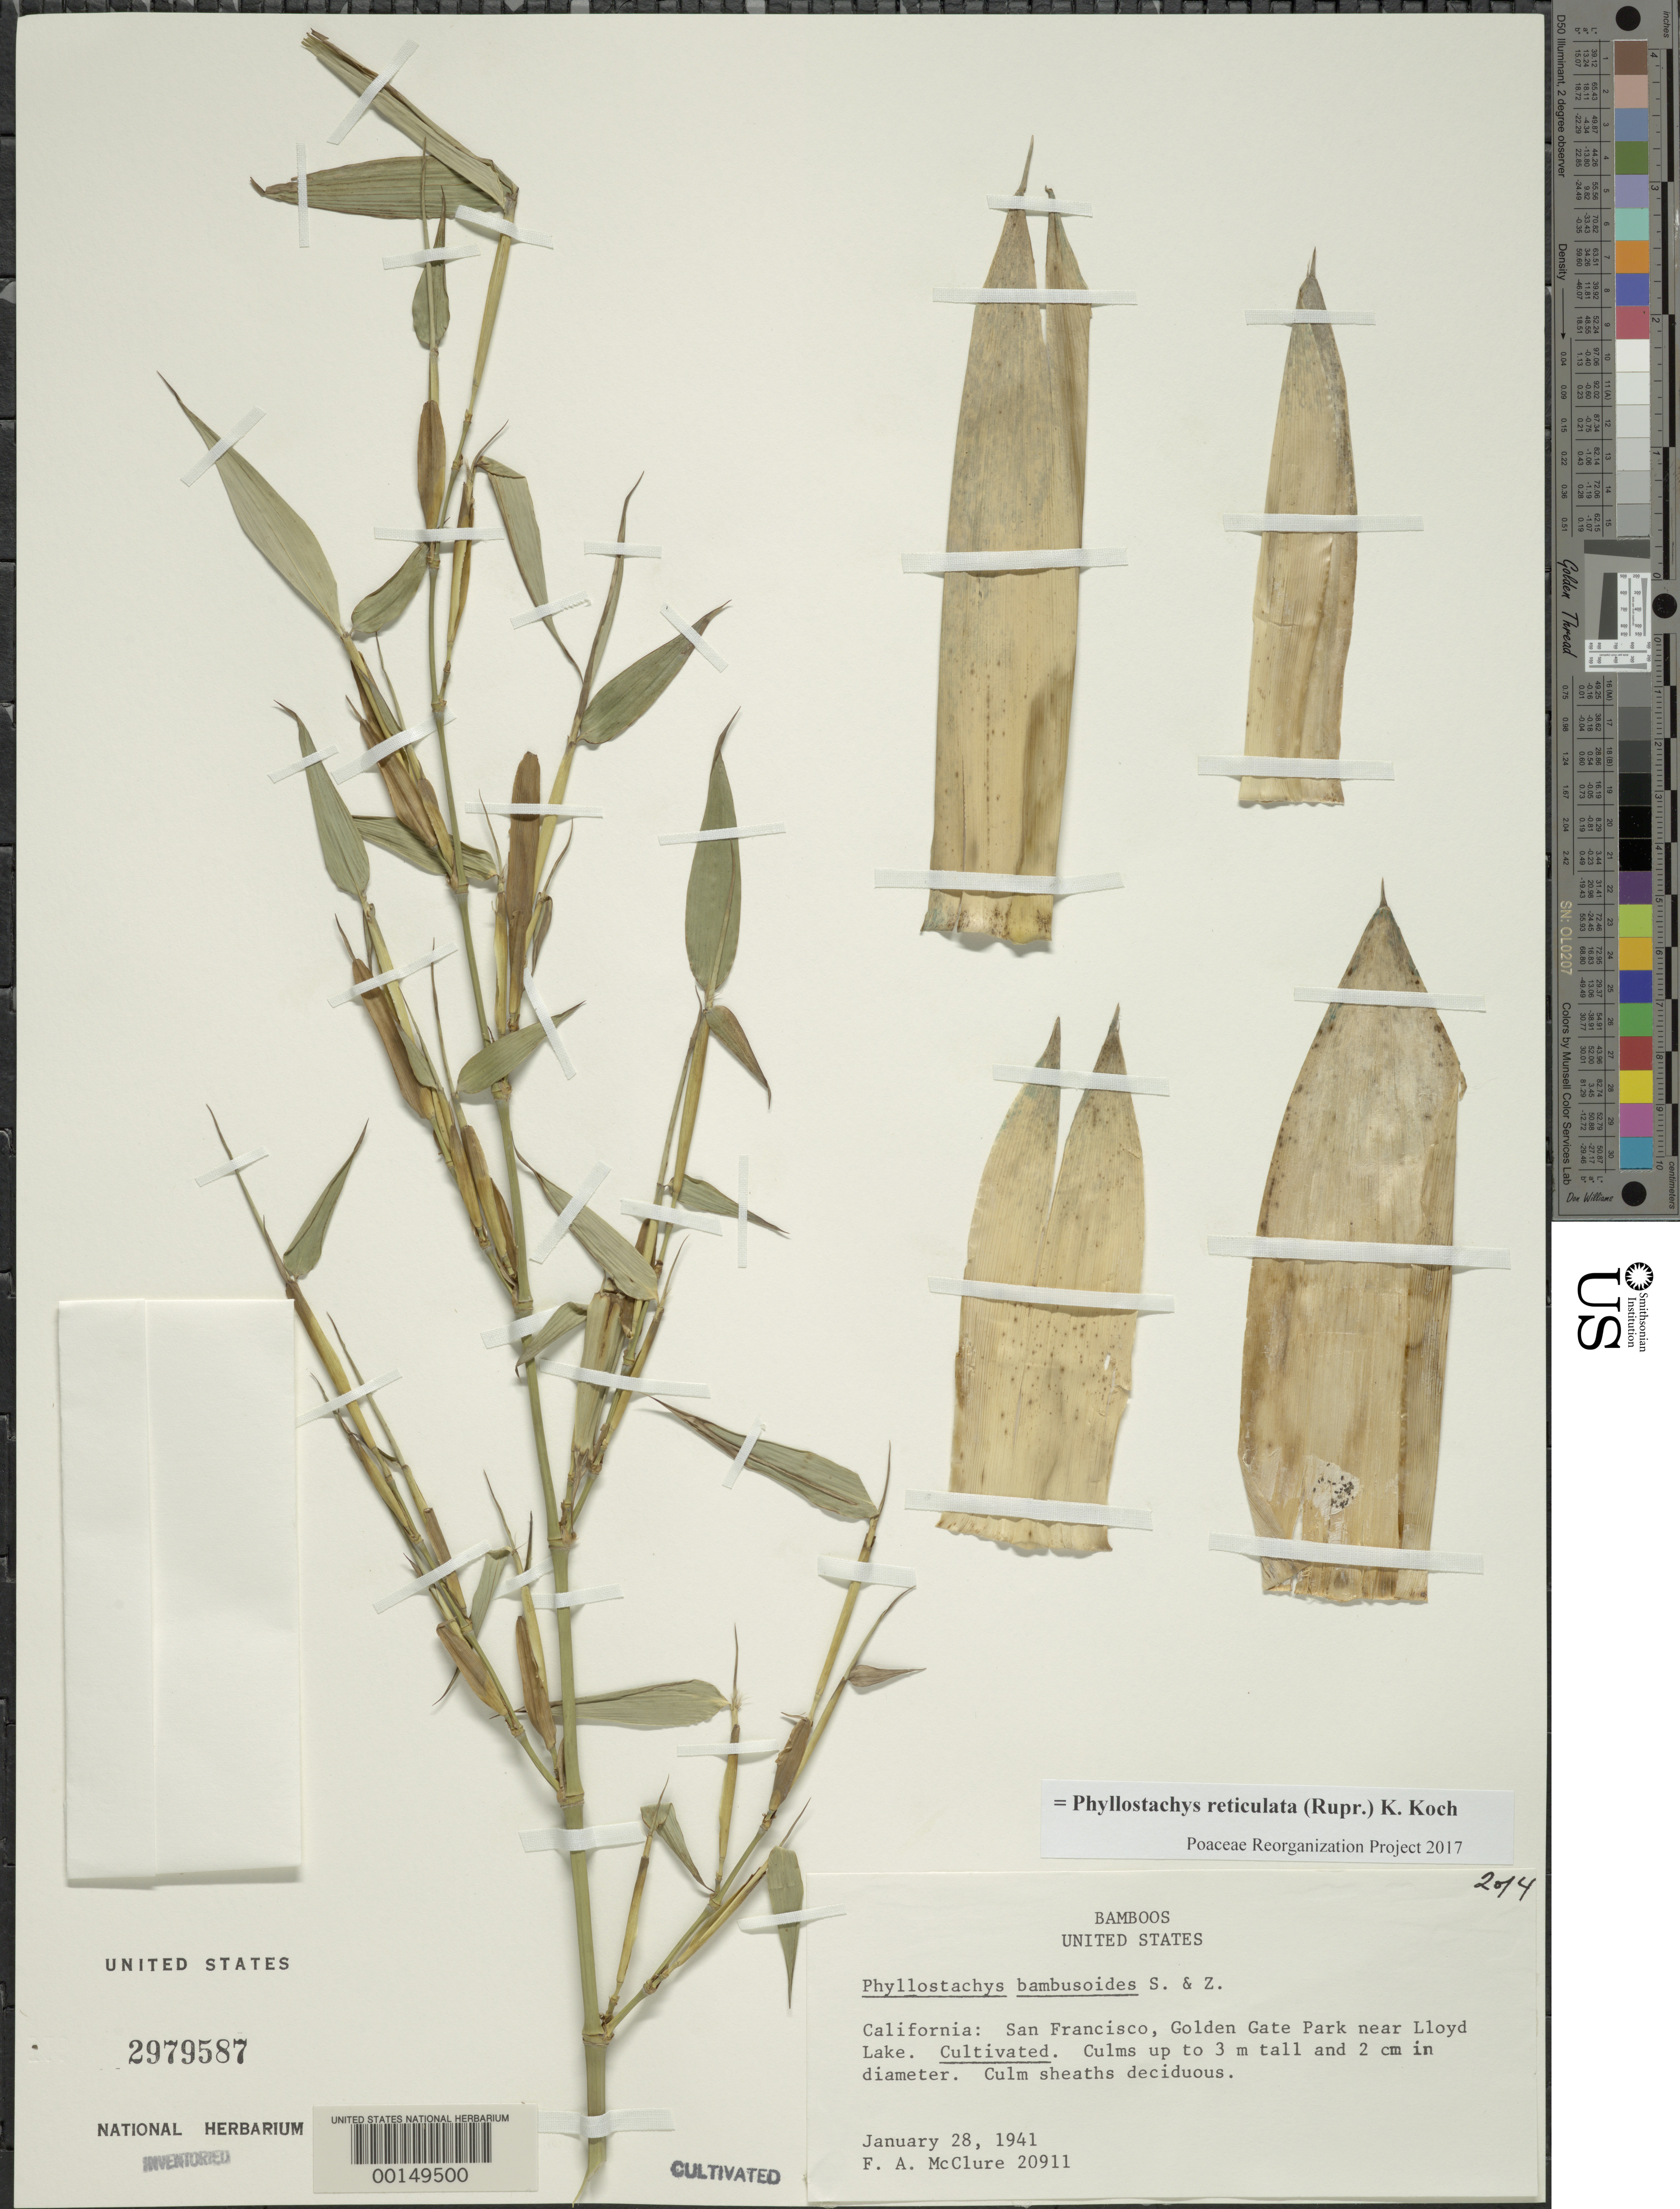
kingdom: Plantae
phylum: Tracheophyta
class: Liliopsida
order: Poales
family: Poaceae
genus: Phyllostachys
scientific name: Phyllostachys reticulata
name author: (Rupr.) K. Koch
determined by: Poaceae Reorganization Project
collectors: F. A. McClure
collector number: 20911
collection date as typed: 28 Jan 1941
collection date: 1941-01-28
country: United States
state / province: California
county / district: San Francisco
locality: San francisco, lloyd lake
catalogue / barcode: US 2979587